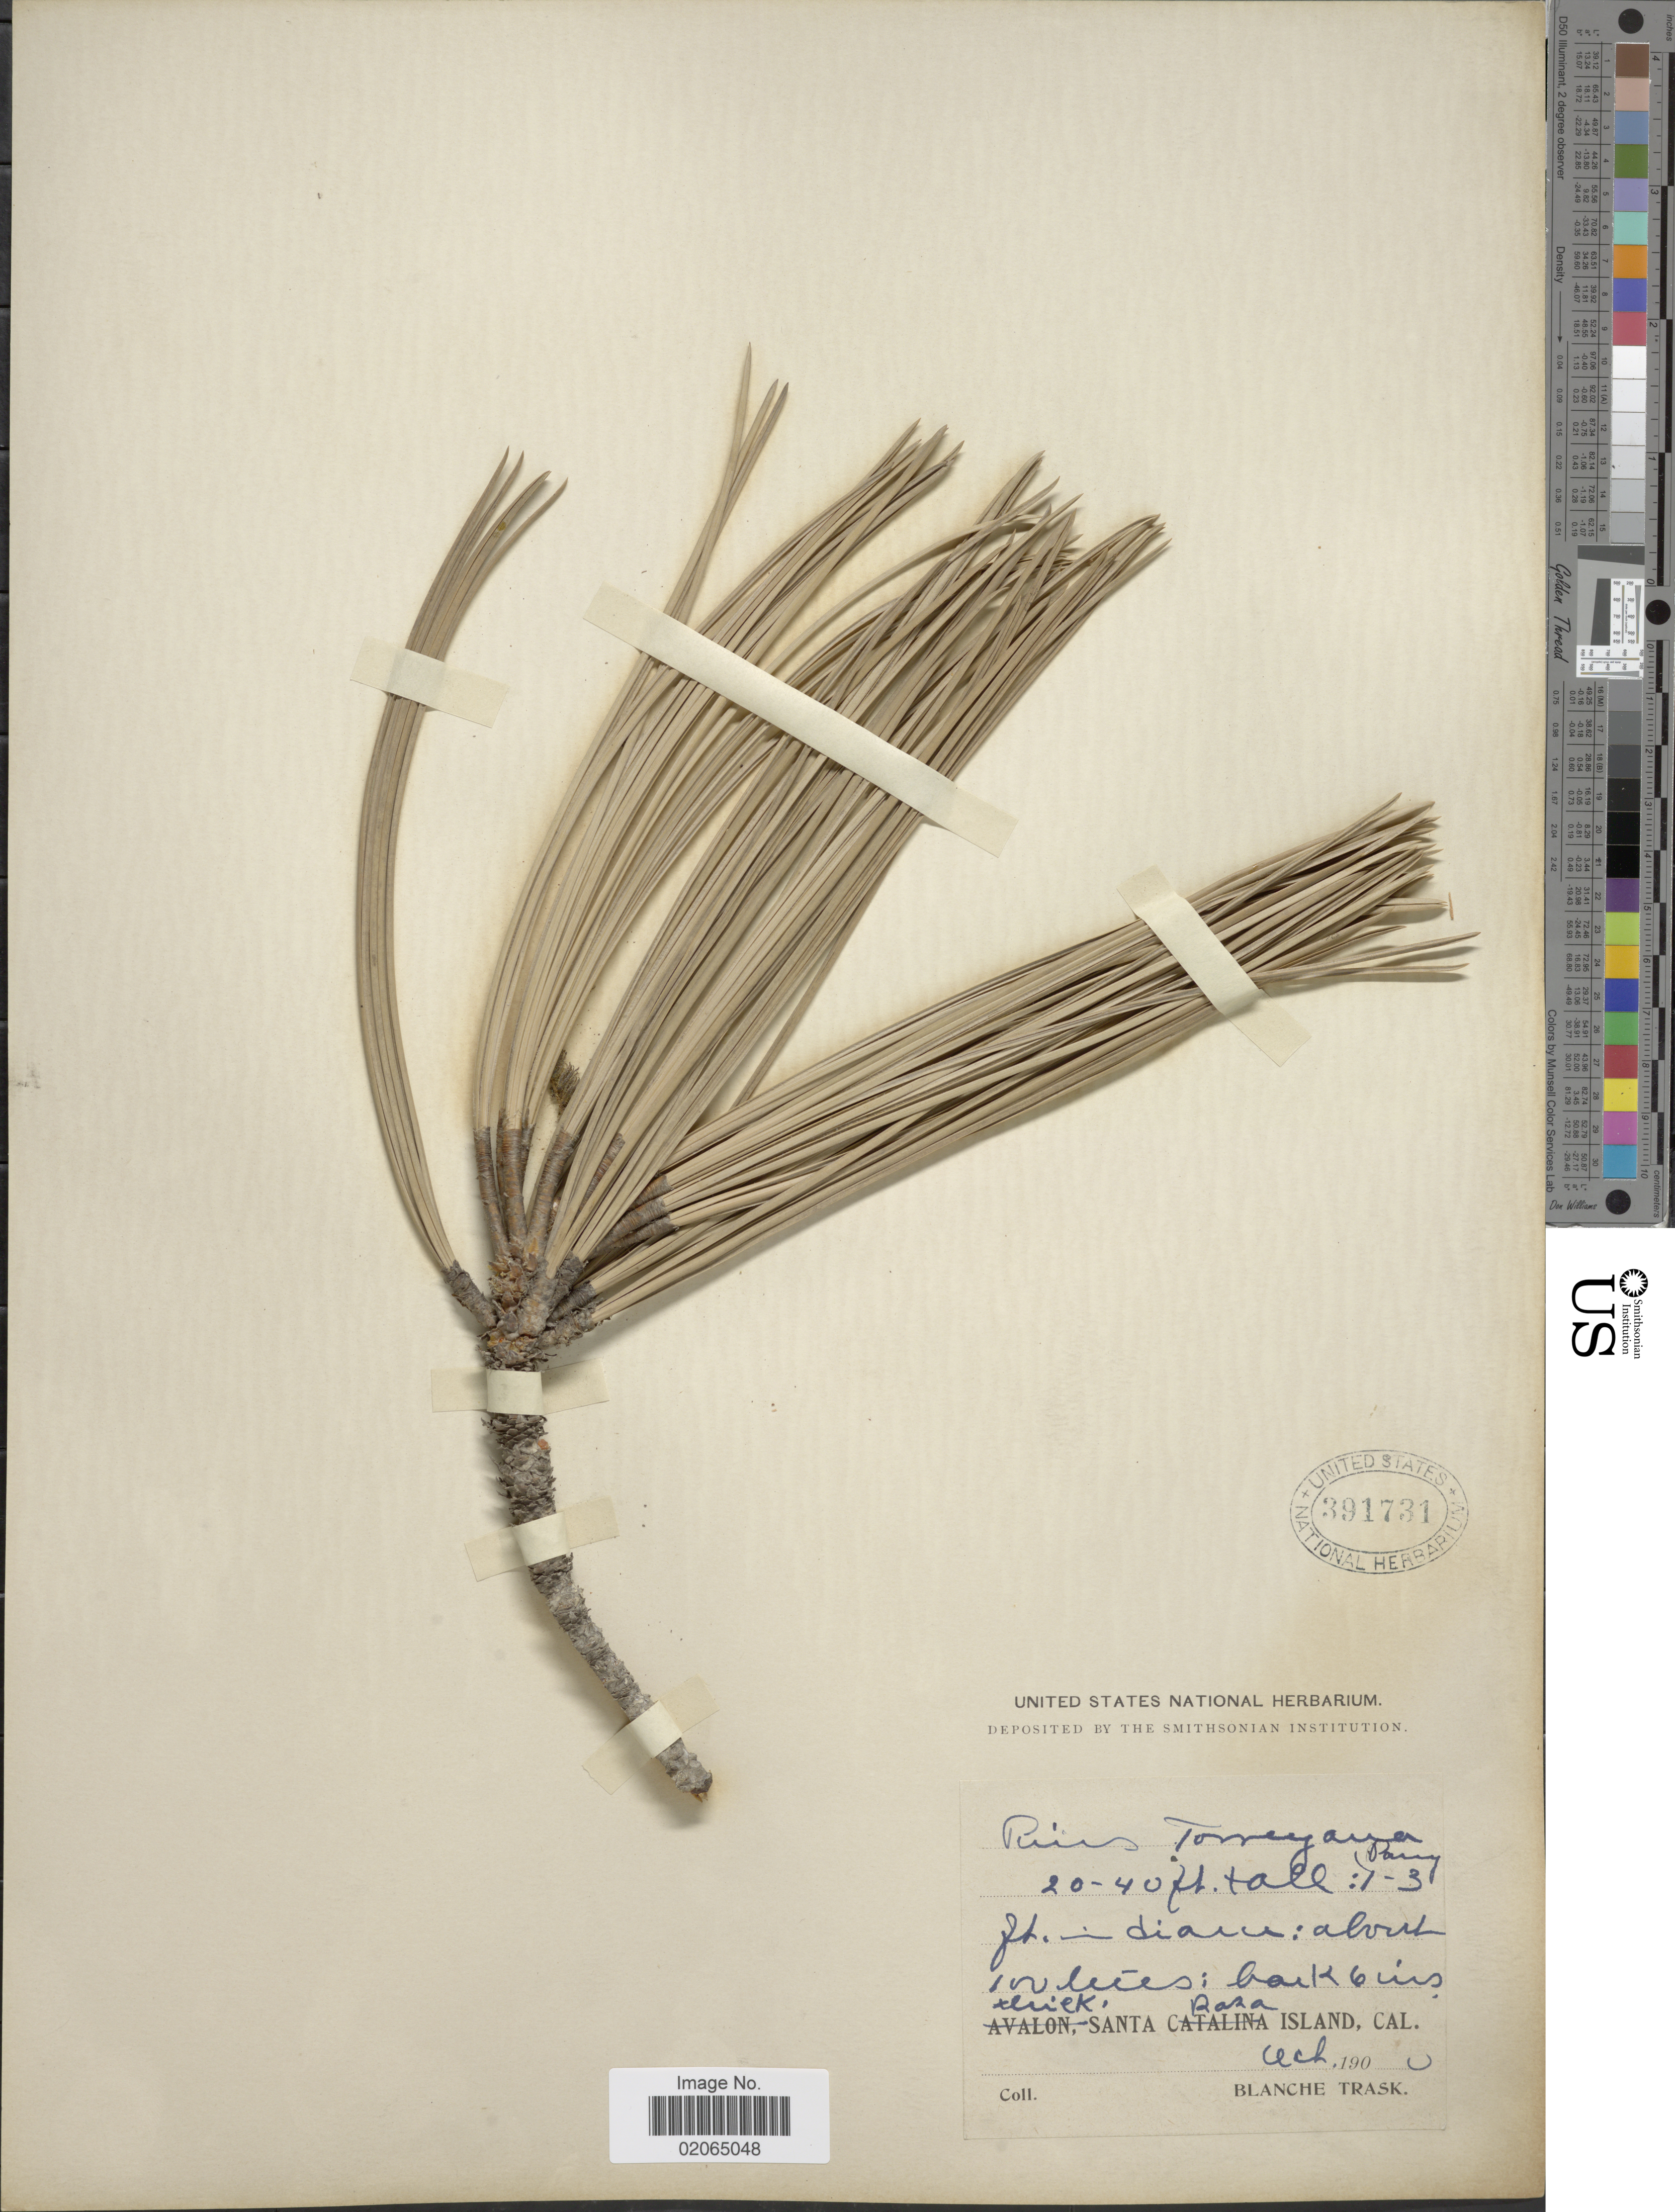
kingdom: Plantae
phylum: Tracheophyta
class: Pinopsida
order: Pinales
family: Pinaceae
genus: Pinus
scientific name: Pinus torreyana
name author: Parry ex Carrière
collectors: B. Trask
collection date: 1900-03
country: United States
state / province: California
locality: Santa Rosa Island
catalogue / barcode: US 391731